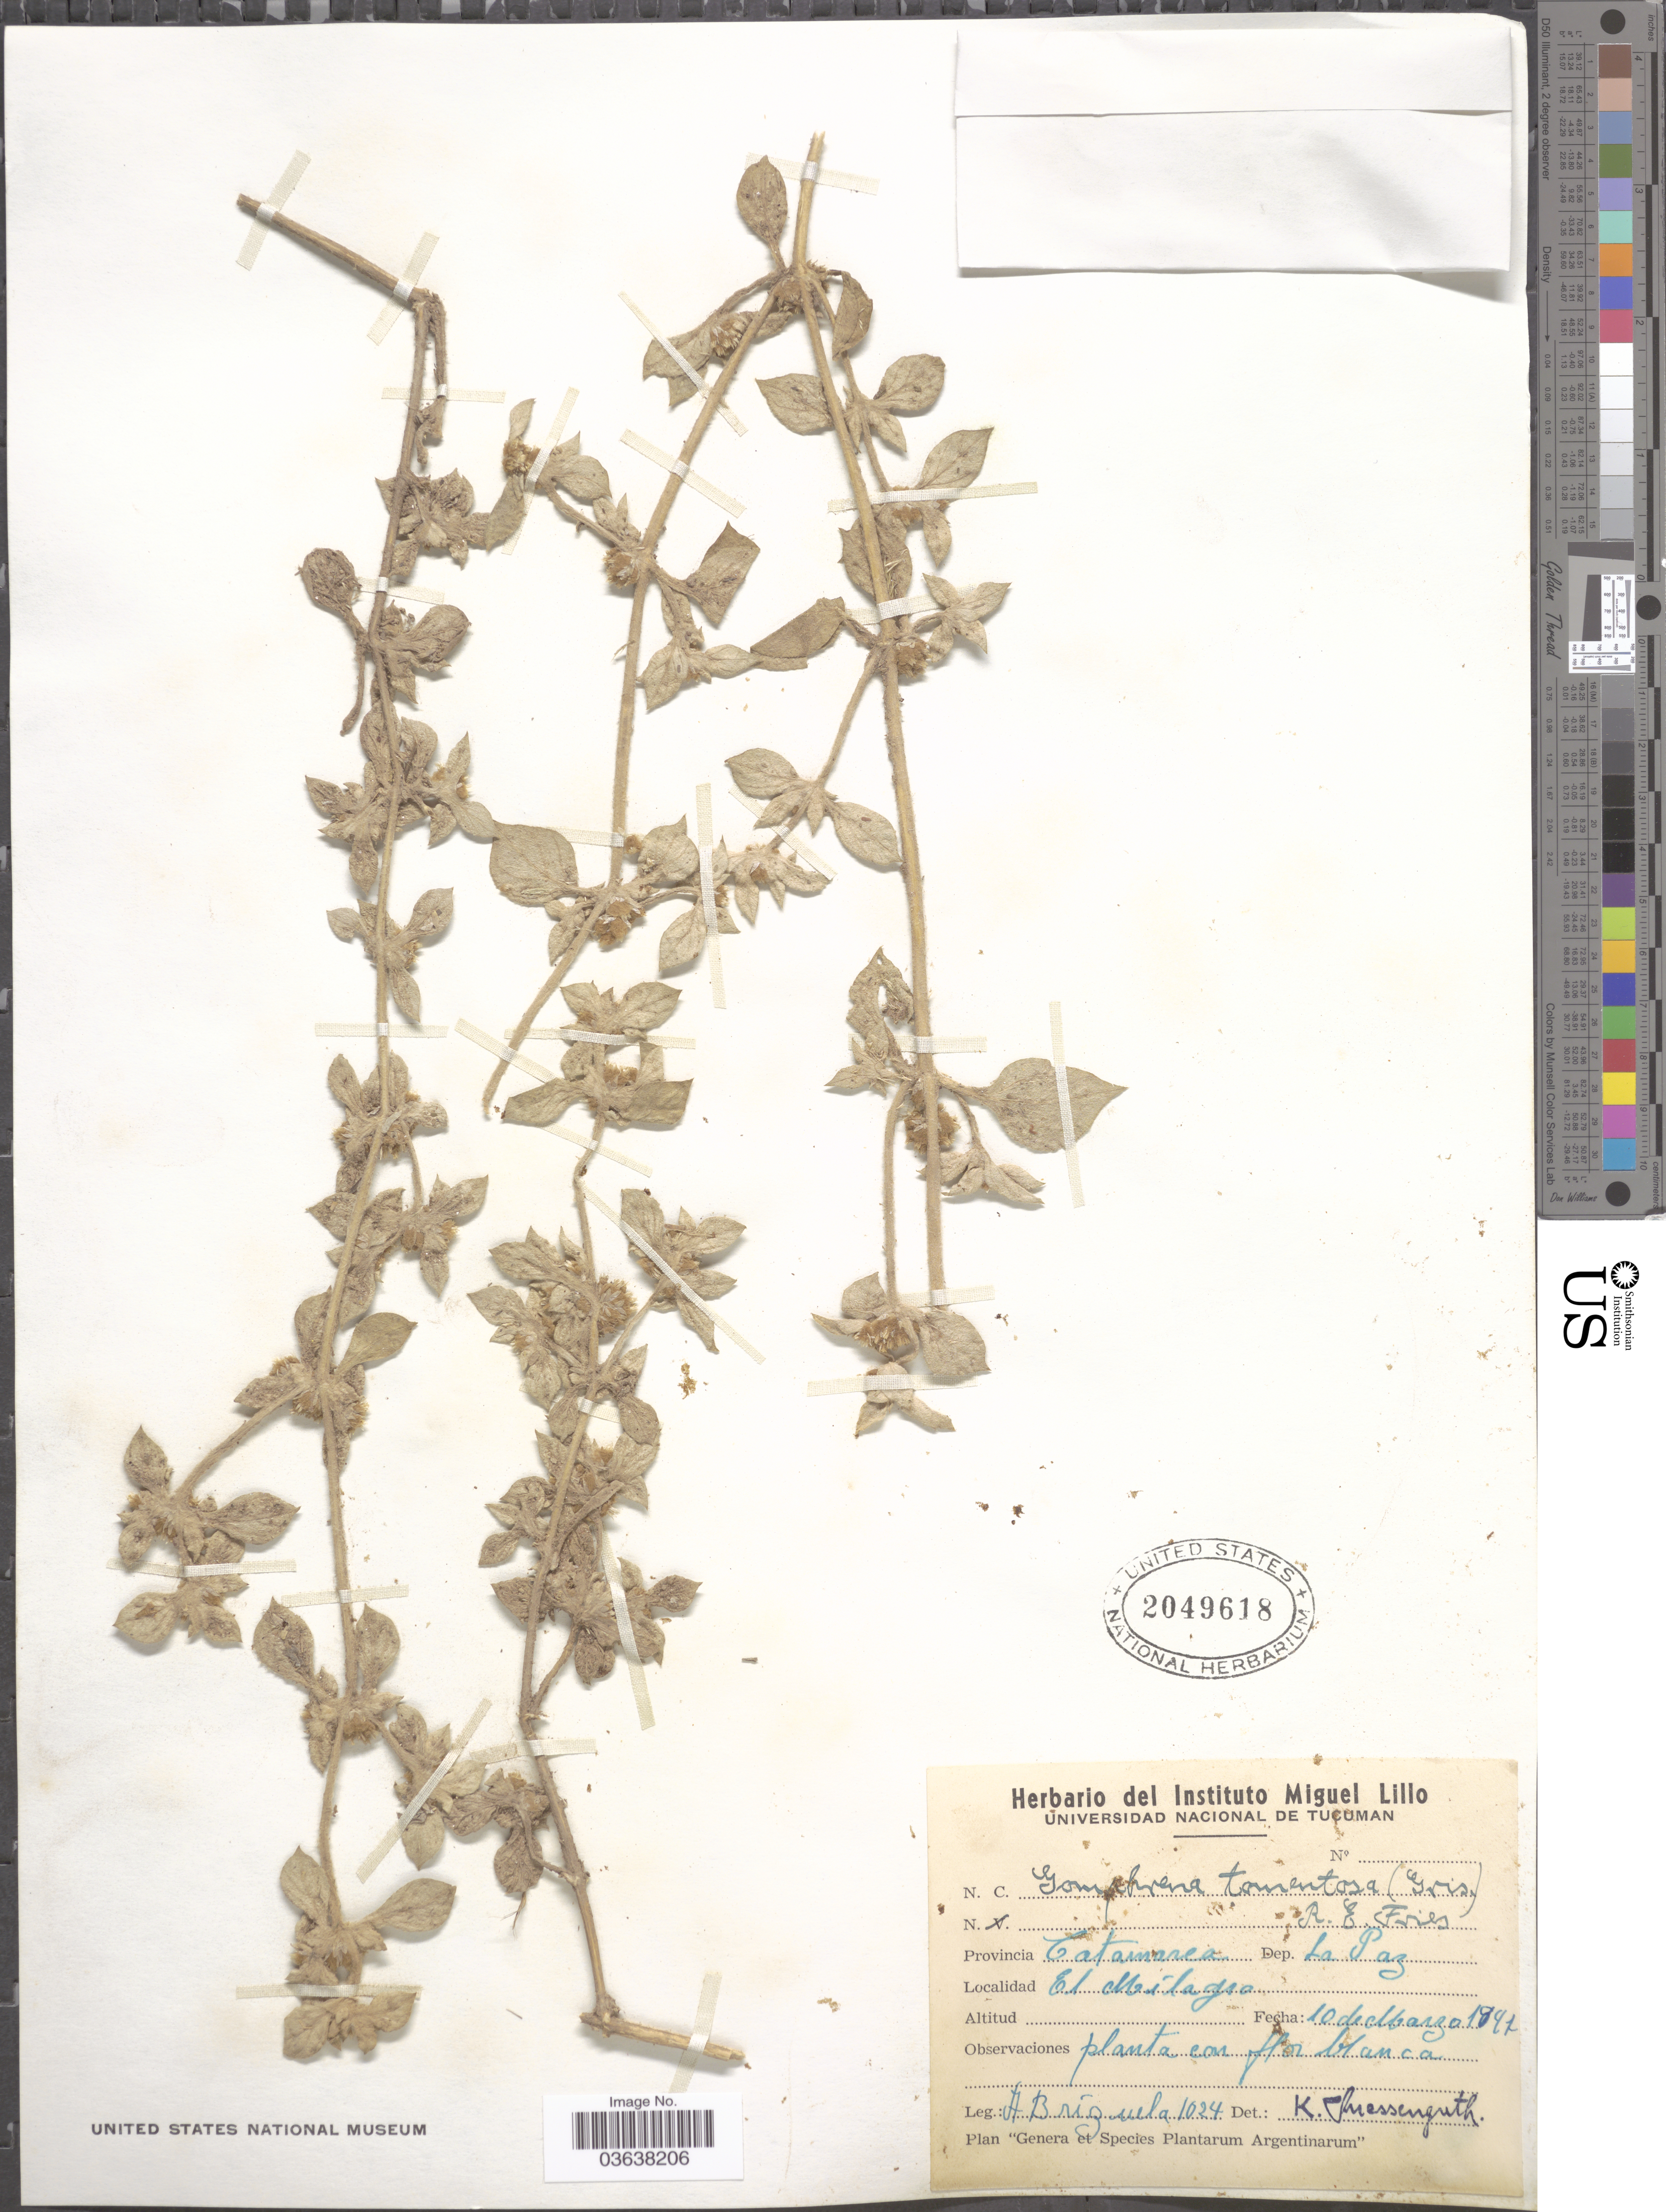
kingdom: Plantae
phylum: Tracheophyta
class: Magnoliopsida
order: Caryophyllales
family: Amaranthaceae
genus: Gomphrena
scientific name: Gomphrena tomentosa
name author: (Griseb.) R.E. Fr.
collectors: A. Brizuela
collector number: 1024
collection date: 1897-03-10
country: Argentina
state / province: Catamarca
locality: Dep. La Paz. El Milagro.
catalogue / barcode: US 2049618